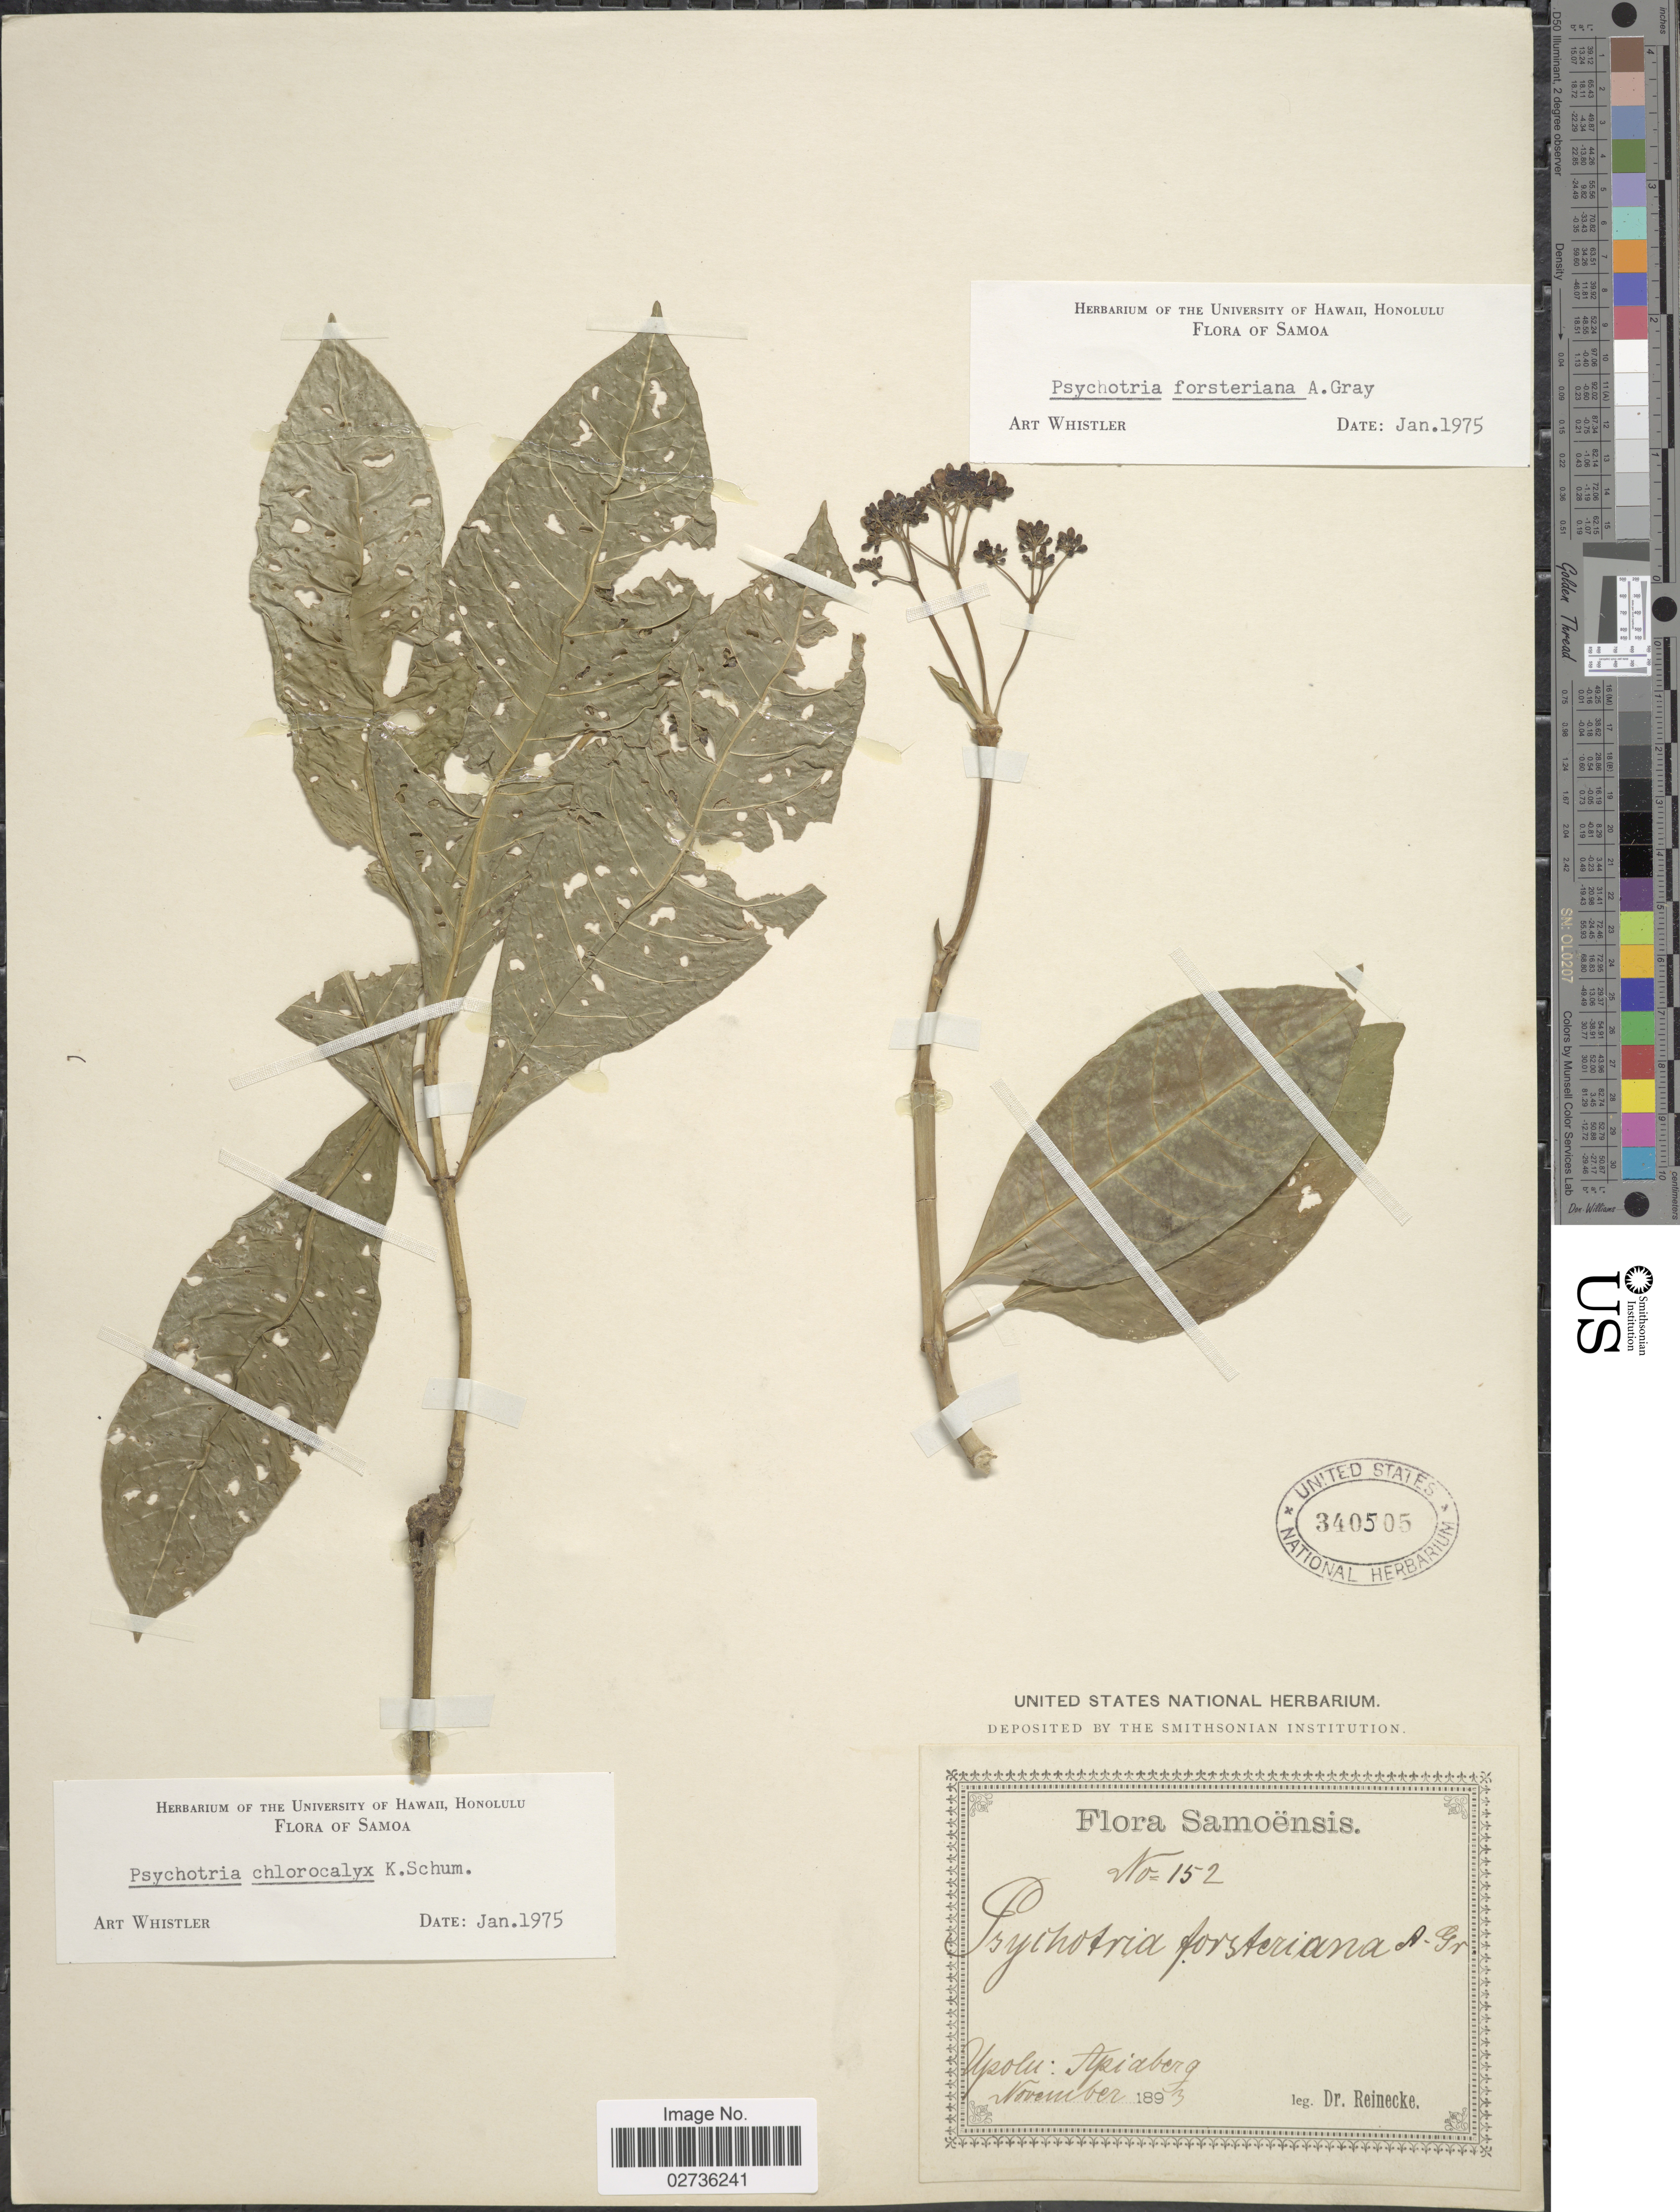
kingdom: Plantae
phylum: Tracheophyta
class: Magnoliopsida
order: Gentianales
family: Rubiaceae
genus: Psychotria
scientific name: Psychotria forsteriana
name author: A. Gray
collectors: -- Reinecke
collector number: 152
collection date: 1893-11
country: Samoa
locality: Samoënsis. Upolu: Apiaberg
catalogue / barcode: US 340505